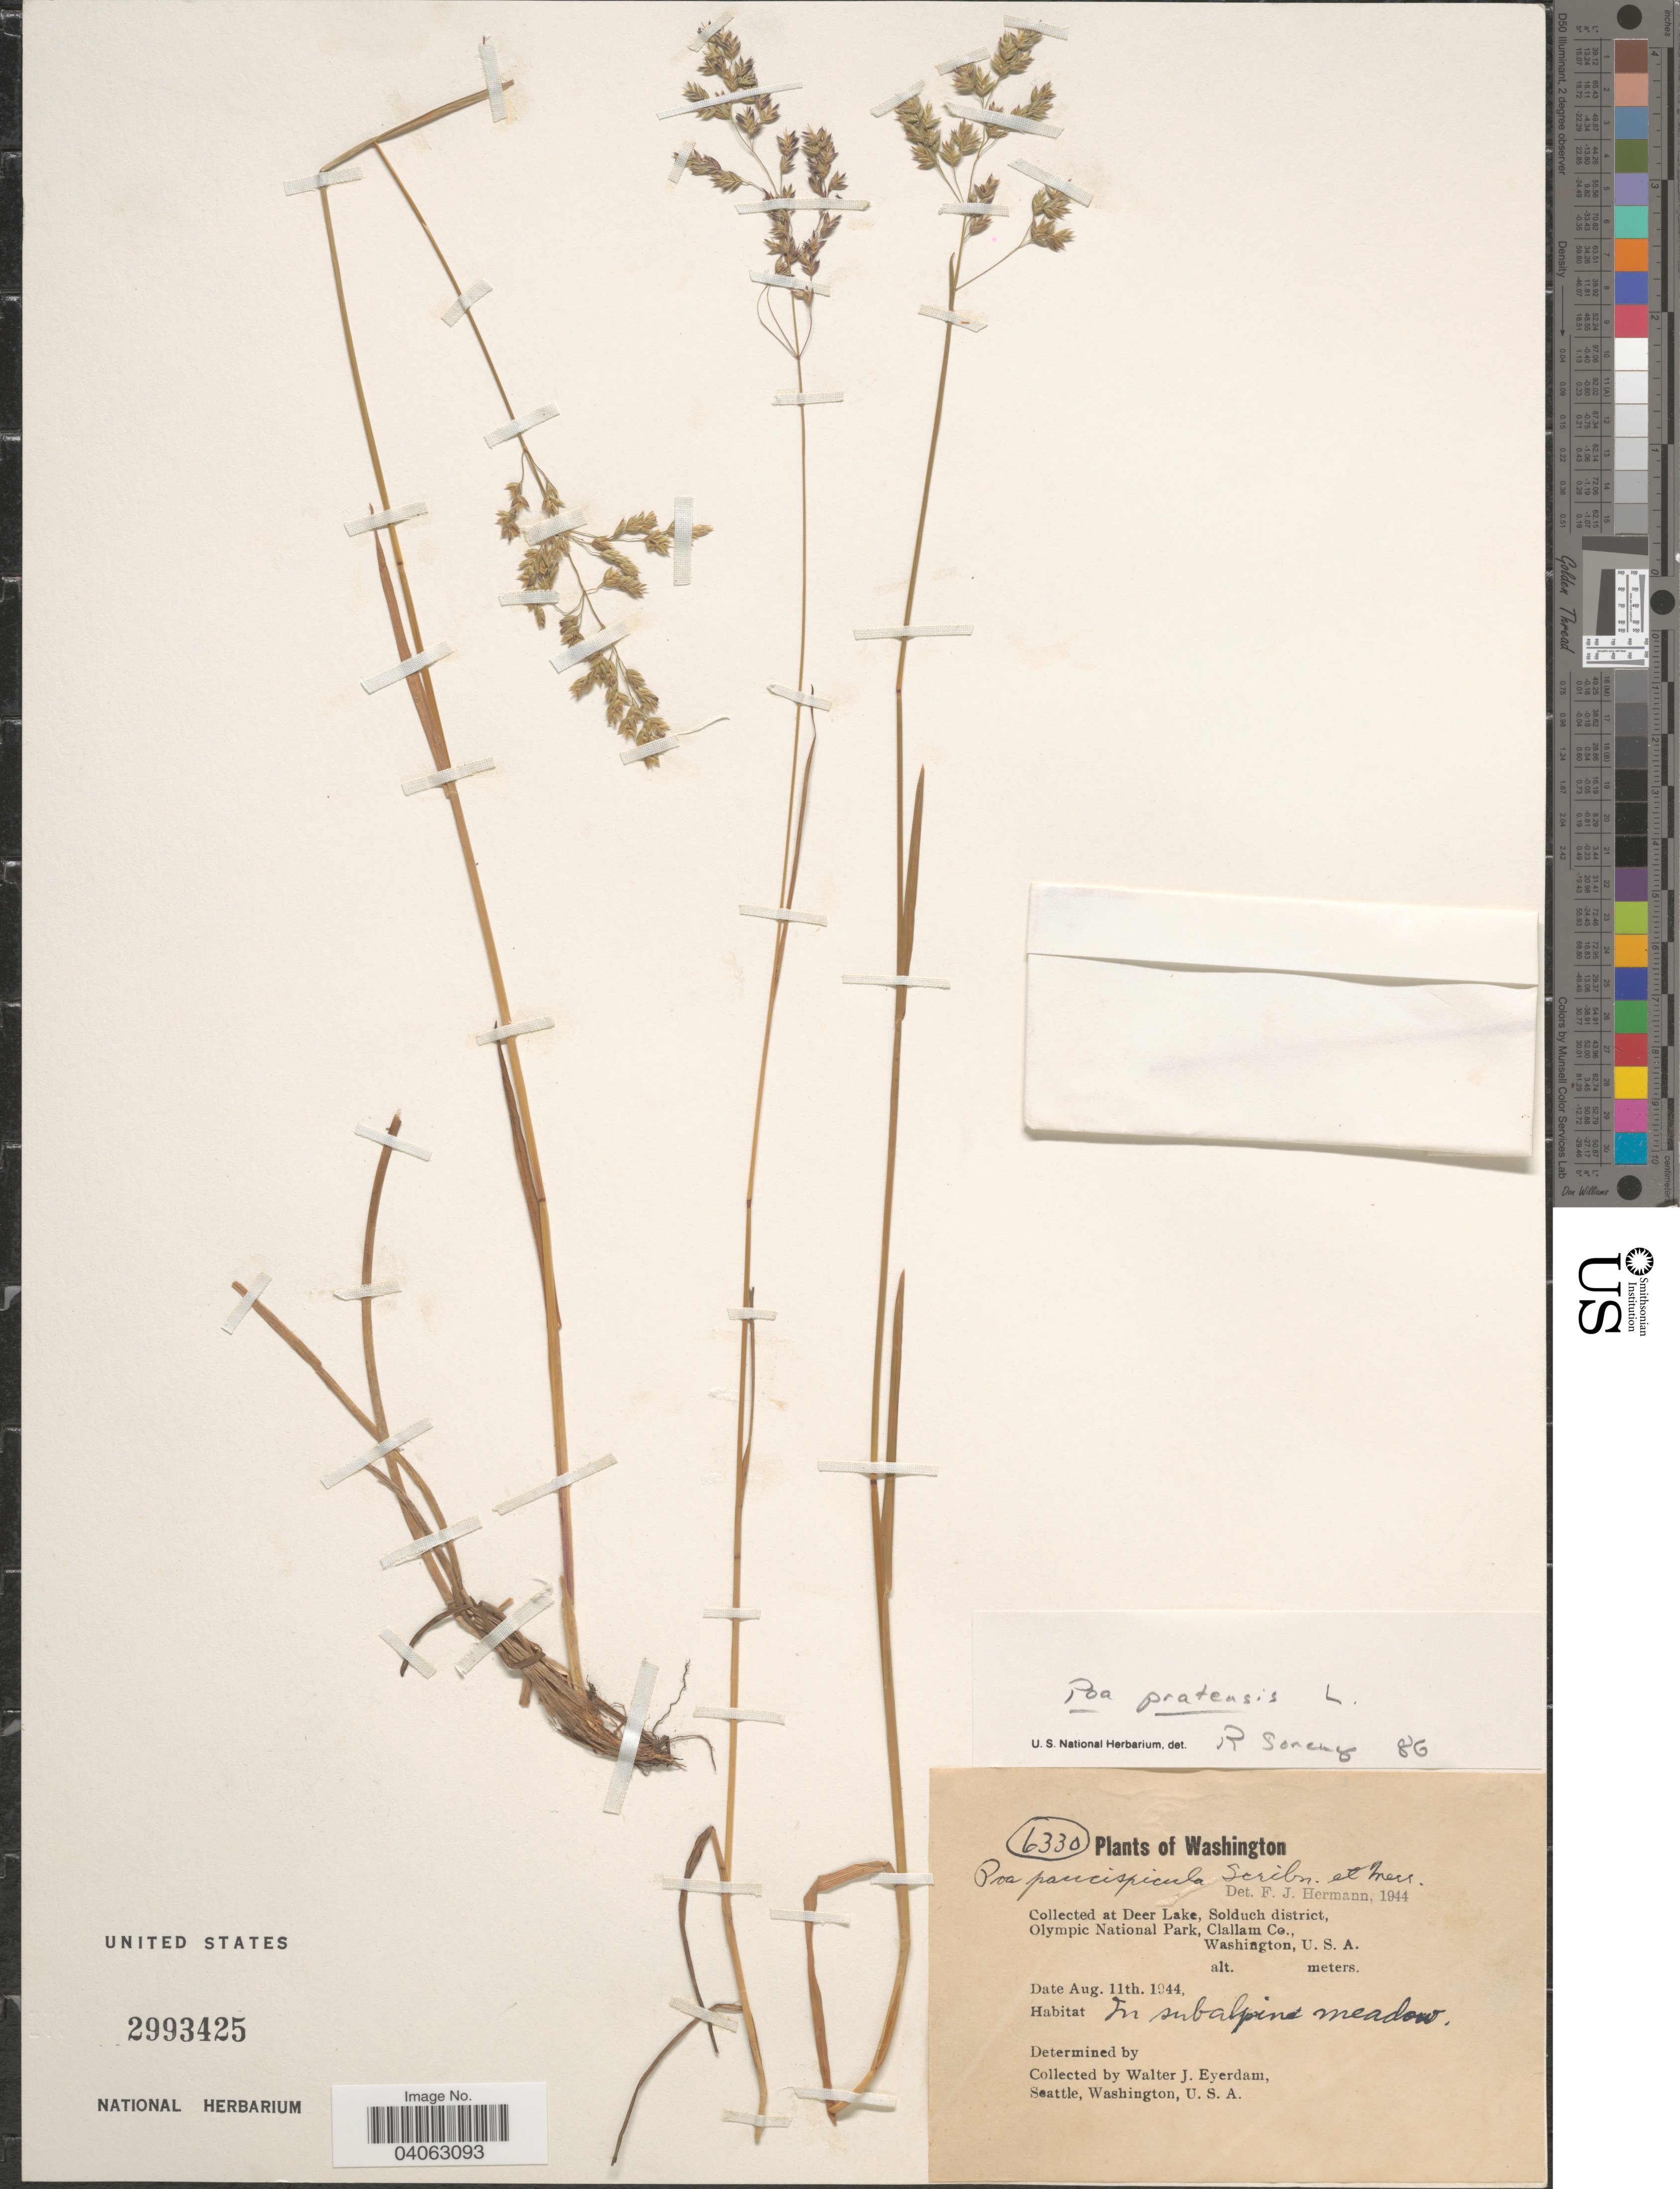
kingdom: Plantae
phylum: Tracheophyta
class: Liliopsida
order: Poales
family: Poaceae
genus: Poa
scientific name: Poa pratensis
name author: L.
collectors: W. J. Eyerdam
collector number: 6330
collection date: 1944-08-11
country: United States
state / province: Washington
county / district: Clallam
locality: At Deer Lake, Solduch district, Olympic National Park, Clallam Co. In subalpine meadow.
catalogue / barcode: US 2993425